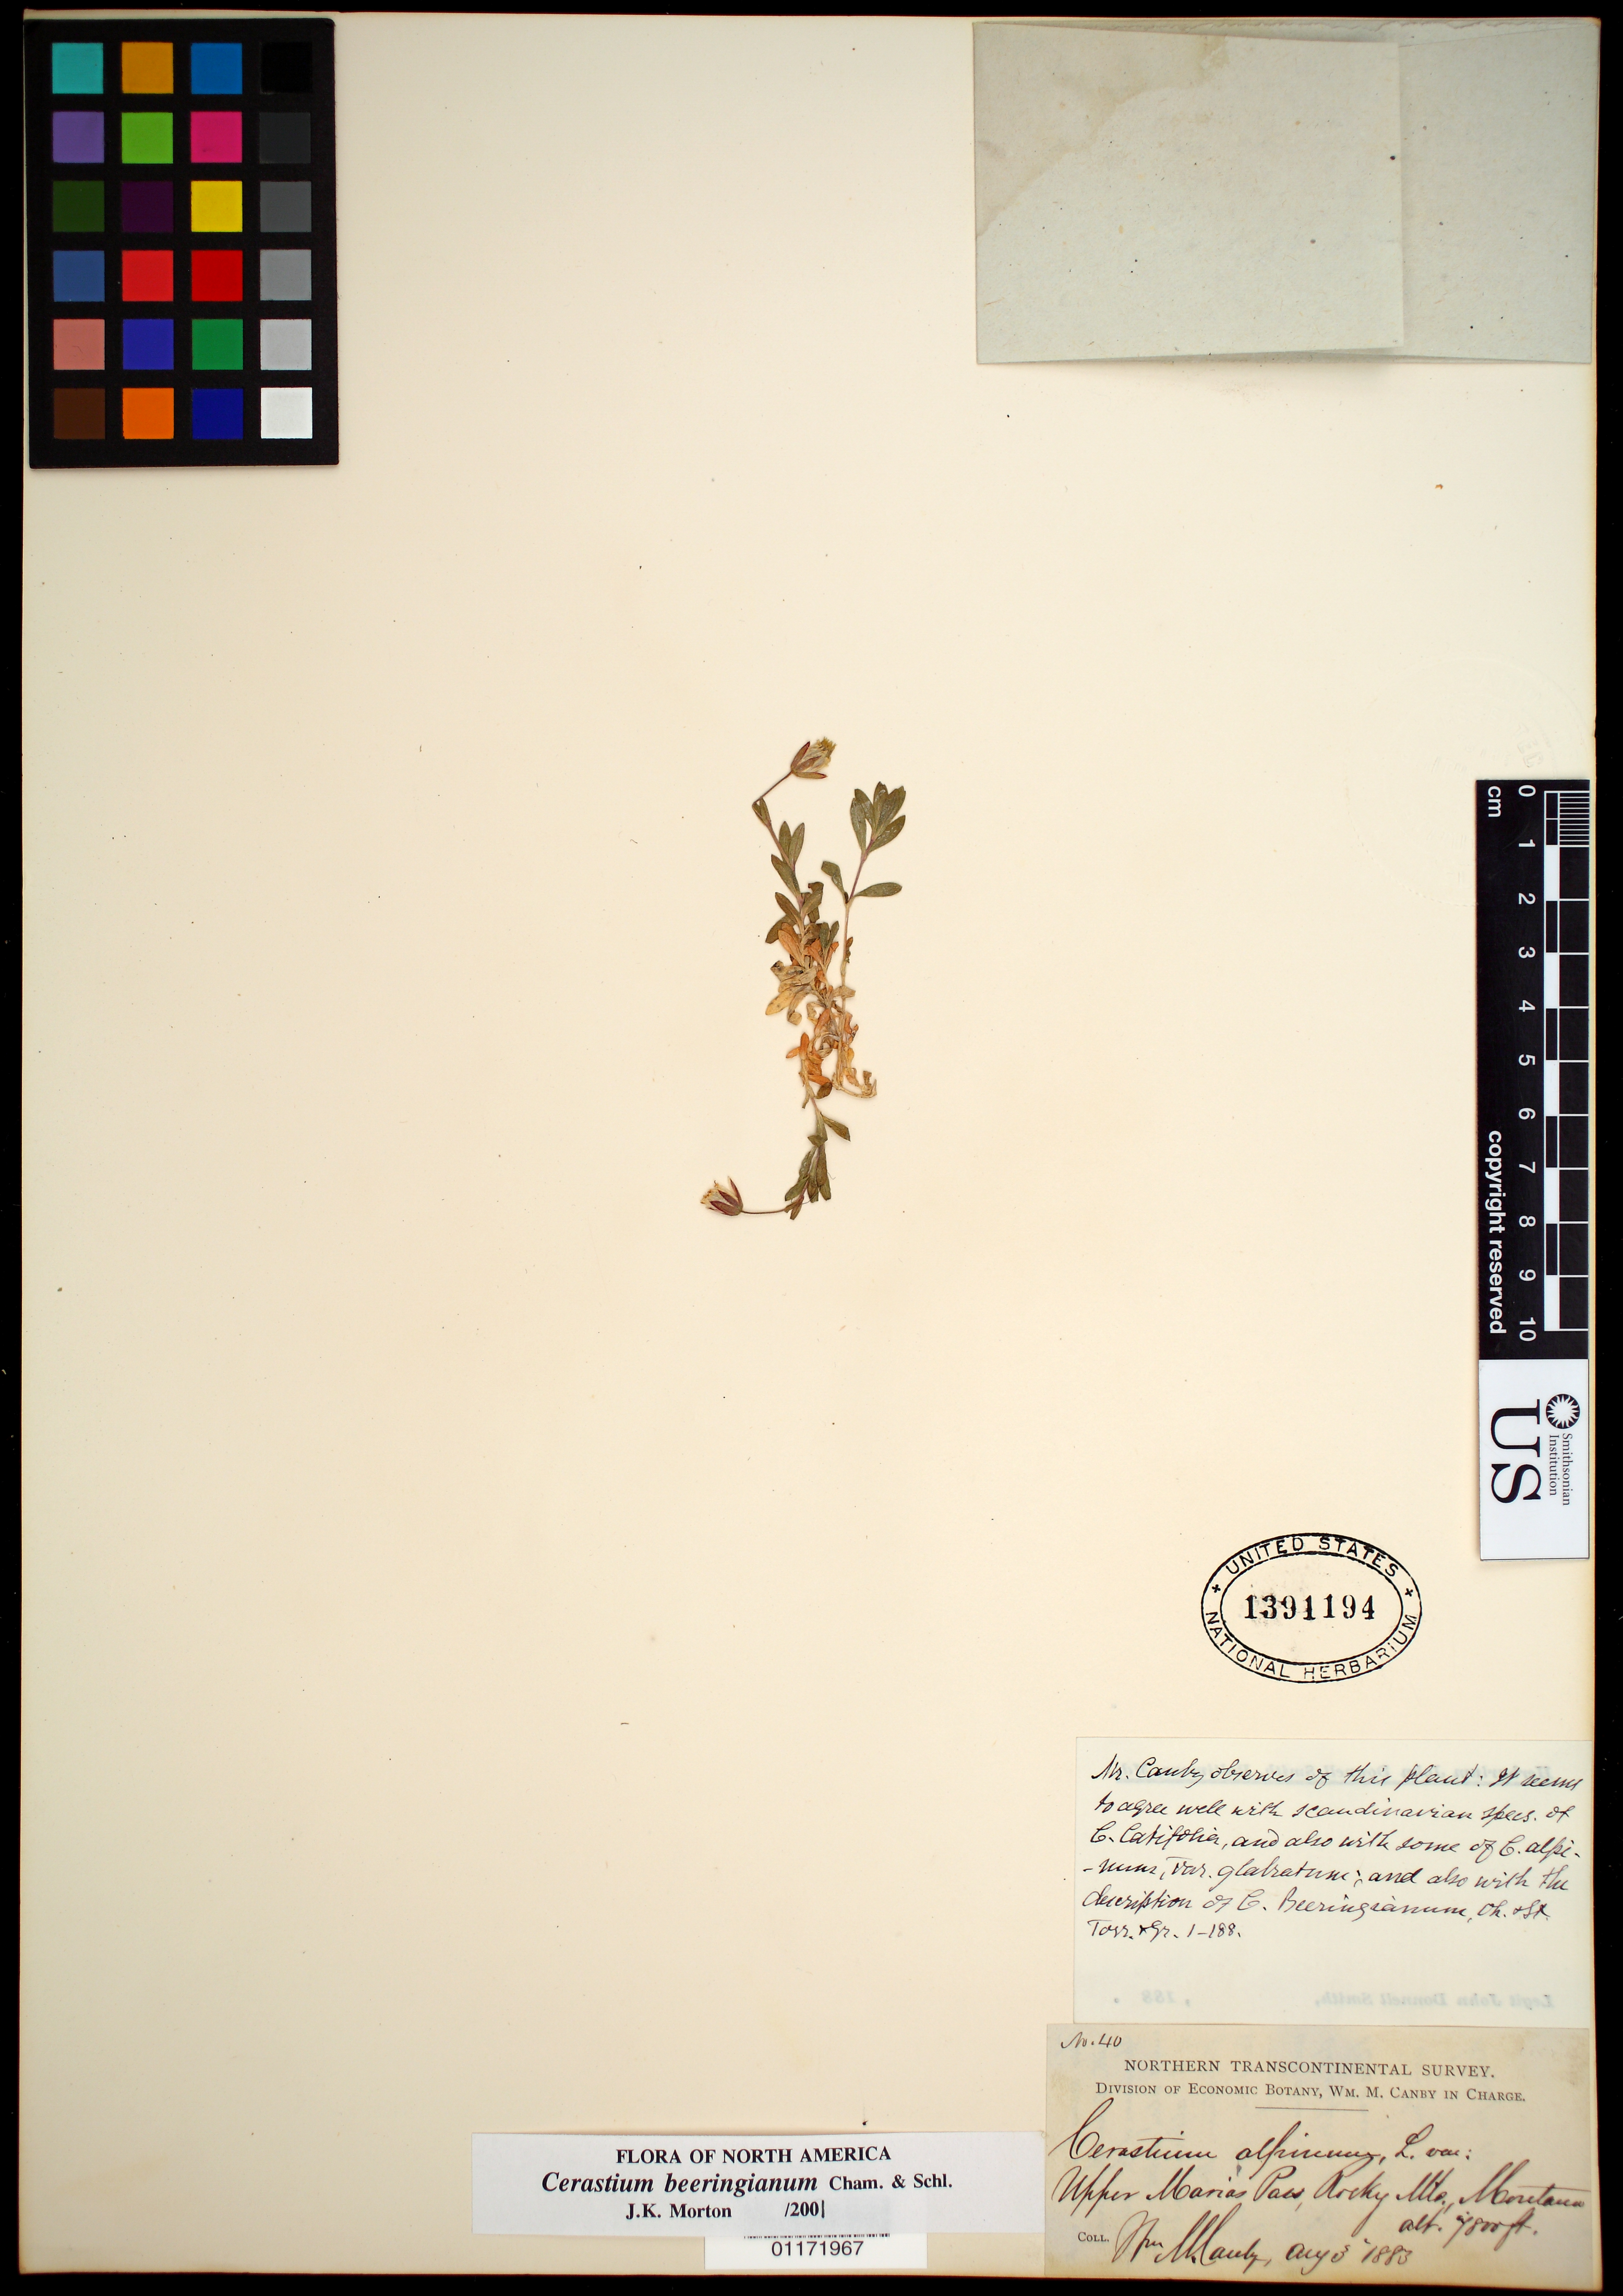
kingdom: Plantae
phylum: Tracheophyta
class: Magnoliopsida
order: Caryophyllales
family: Caryophyllaceae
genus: Cerastium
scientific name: Cerastium beeringianum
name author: Cham. & Schltdl.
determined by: Morton, J. K.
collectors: W. M. Canby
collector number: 40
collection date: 1883-08-03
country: United States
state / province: Montana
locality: Upper Marias Pass, Rocky Mts.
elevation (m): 2225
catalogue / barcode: US 1391194